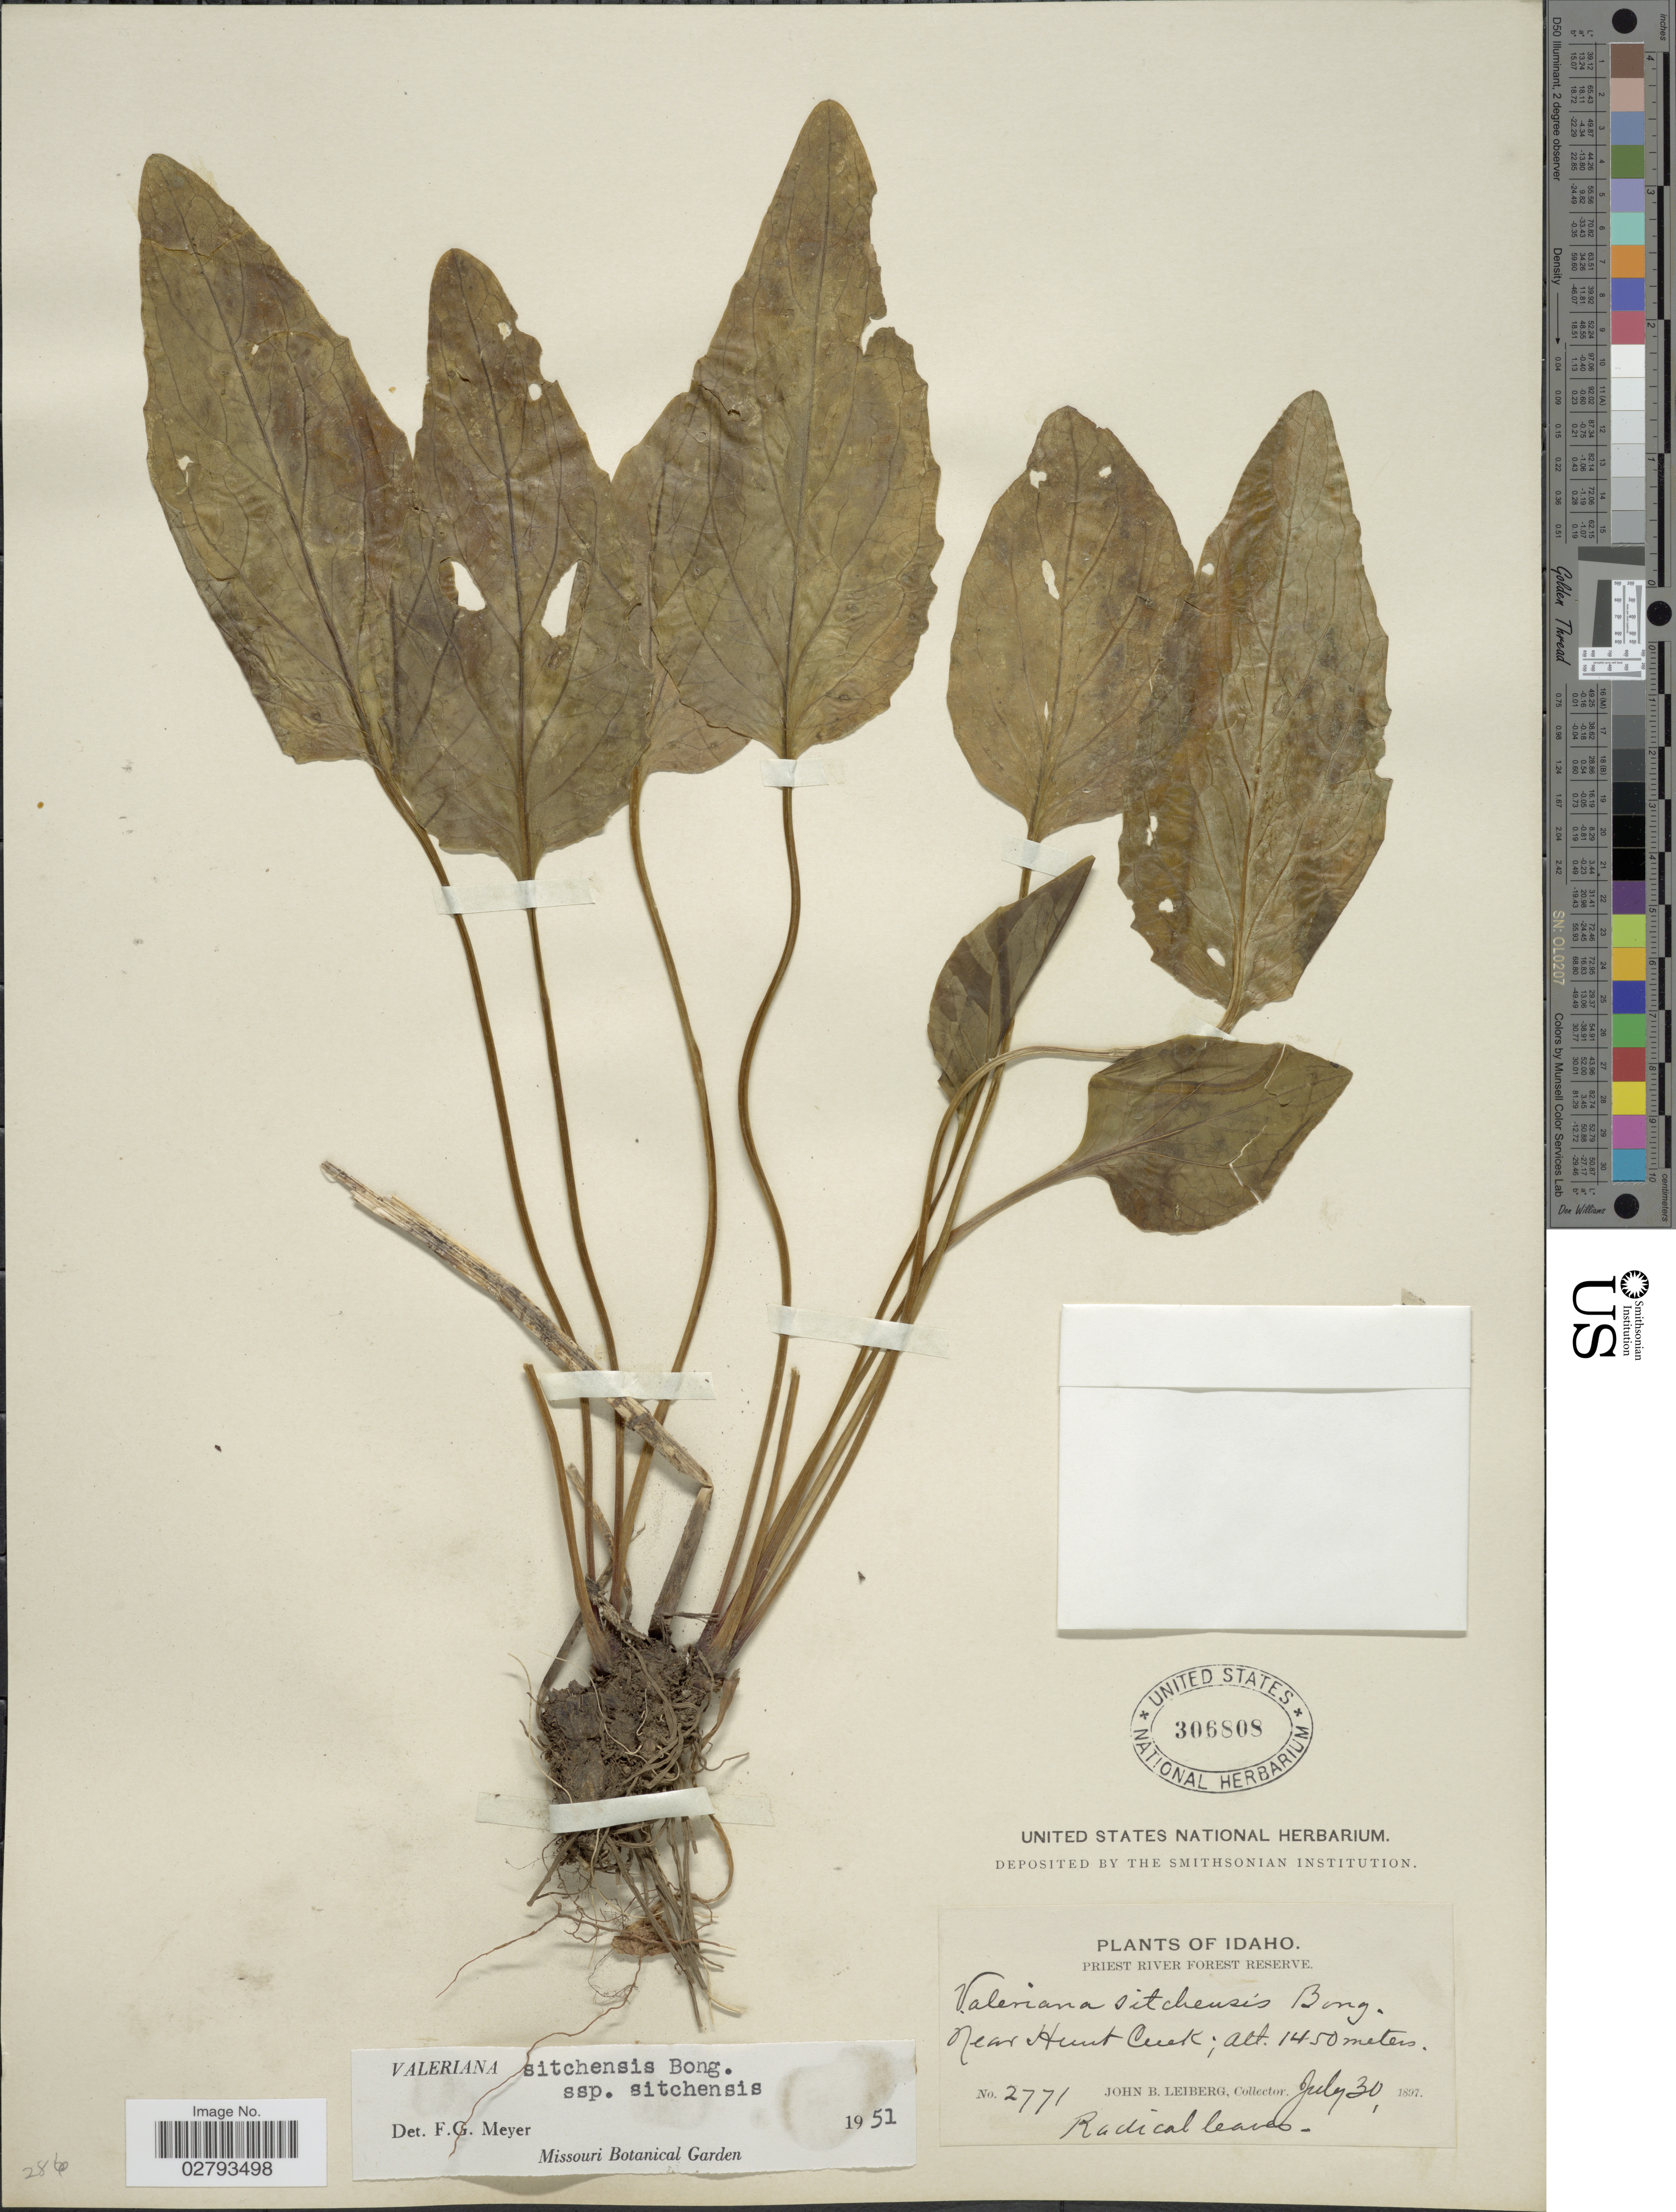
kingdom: Plantae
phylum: Tracheophyta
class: Magnoliopsida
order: Dipsacales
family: Caprifoliaceae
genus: Valeriana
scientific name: Valeriana sitchensis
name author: Bong.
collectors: J. B. Leiberg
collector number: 2771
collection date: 1897-07-30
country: United States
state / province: Idaho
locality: Priest River Forest Reserve. Near Hunt Creek.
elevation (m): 1450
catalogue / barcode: US 306808